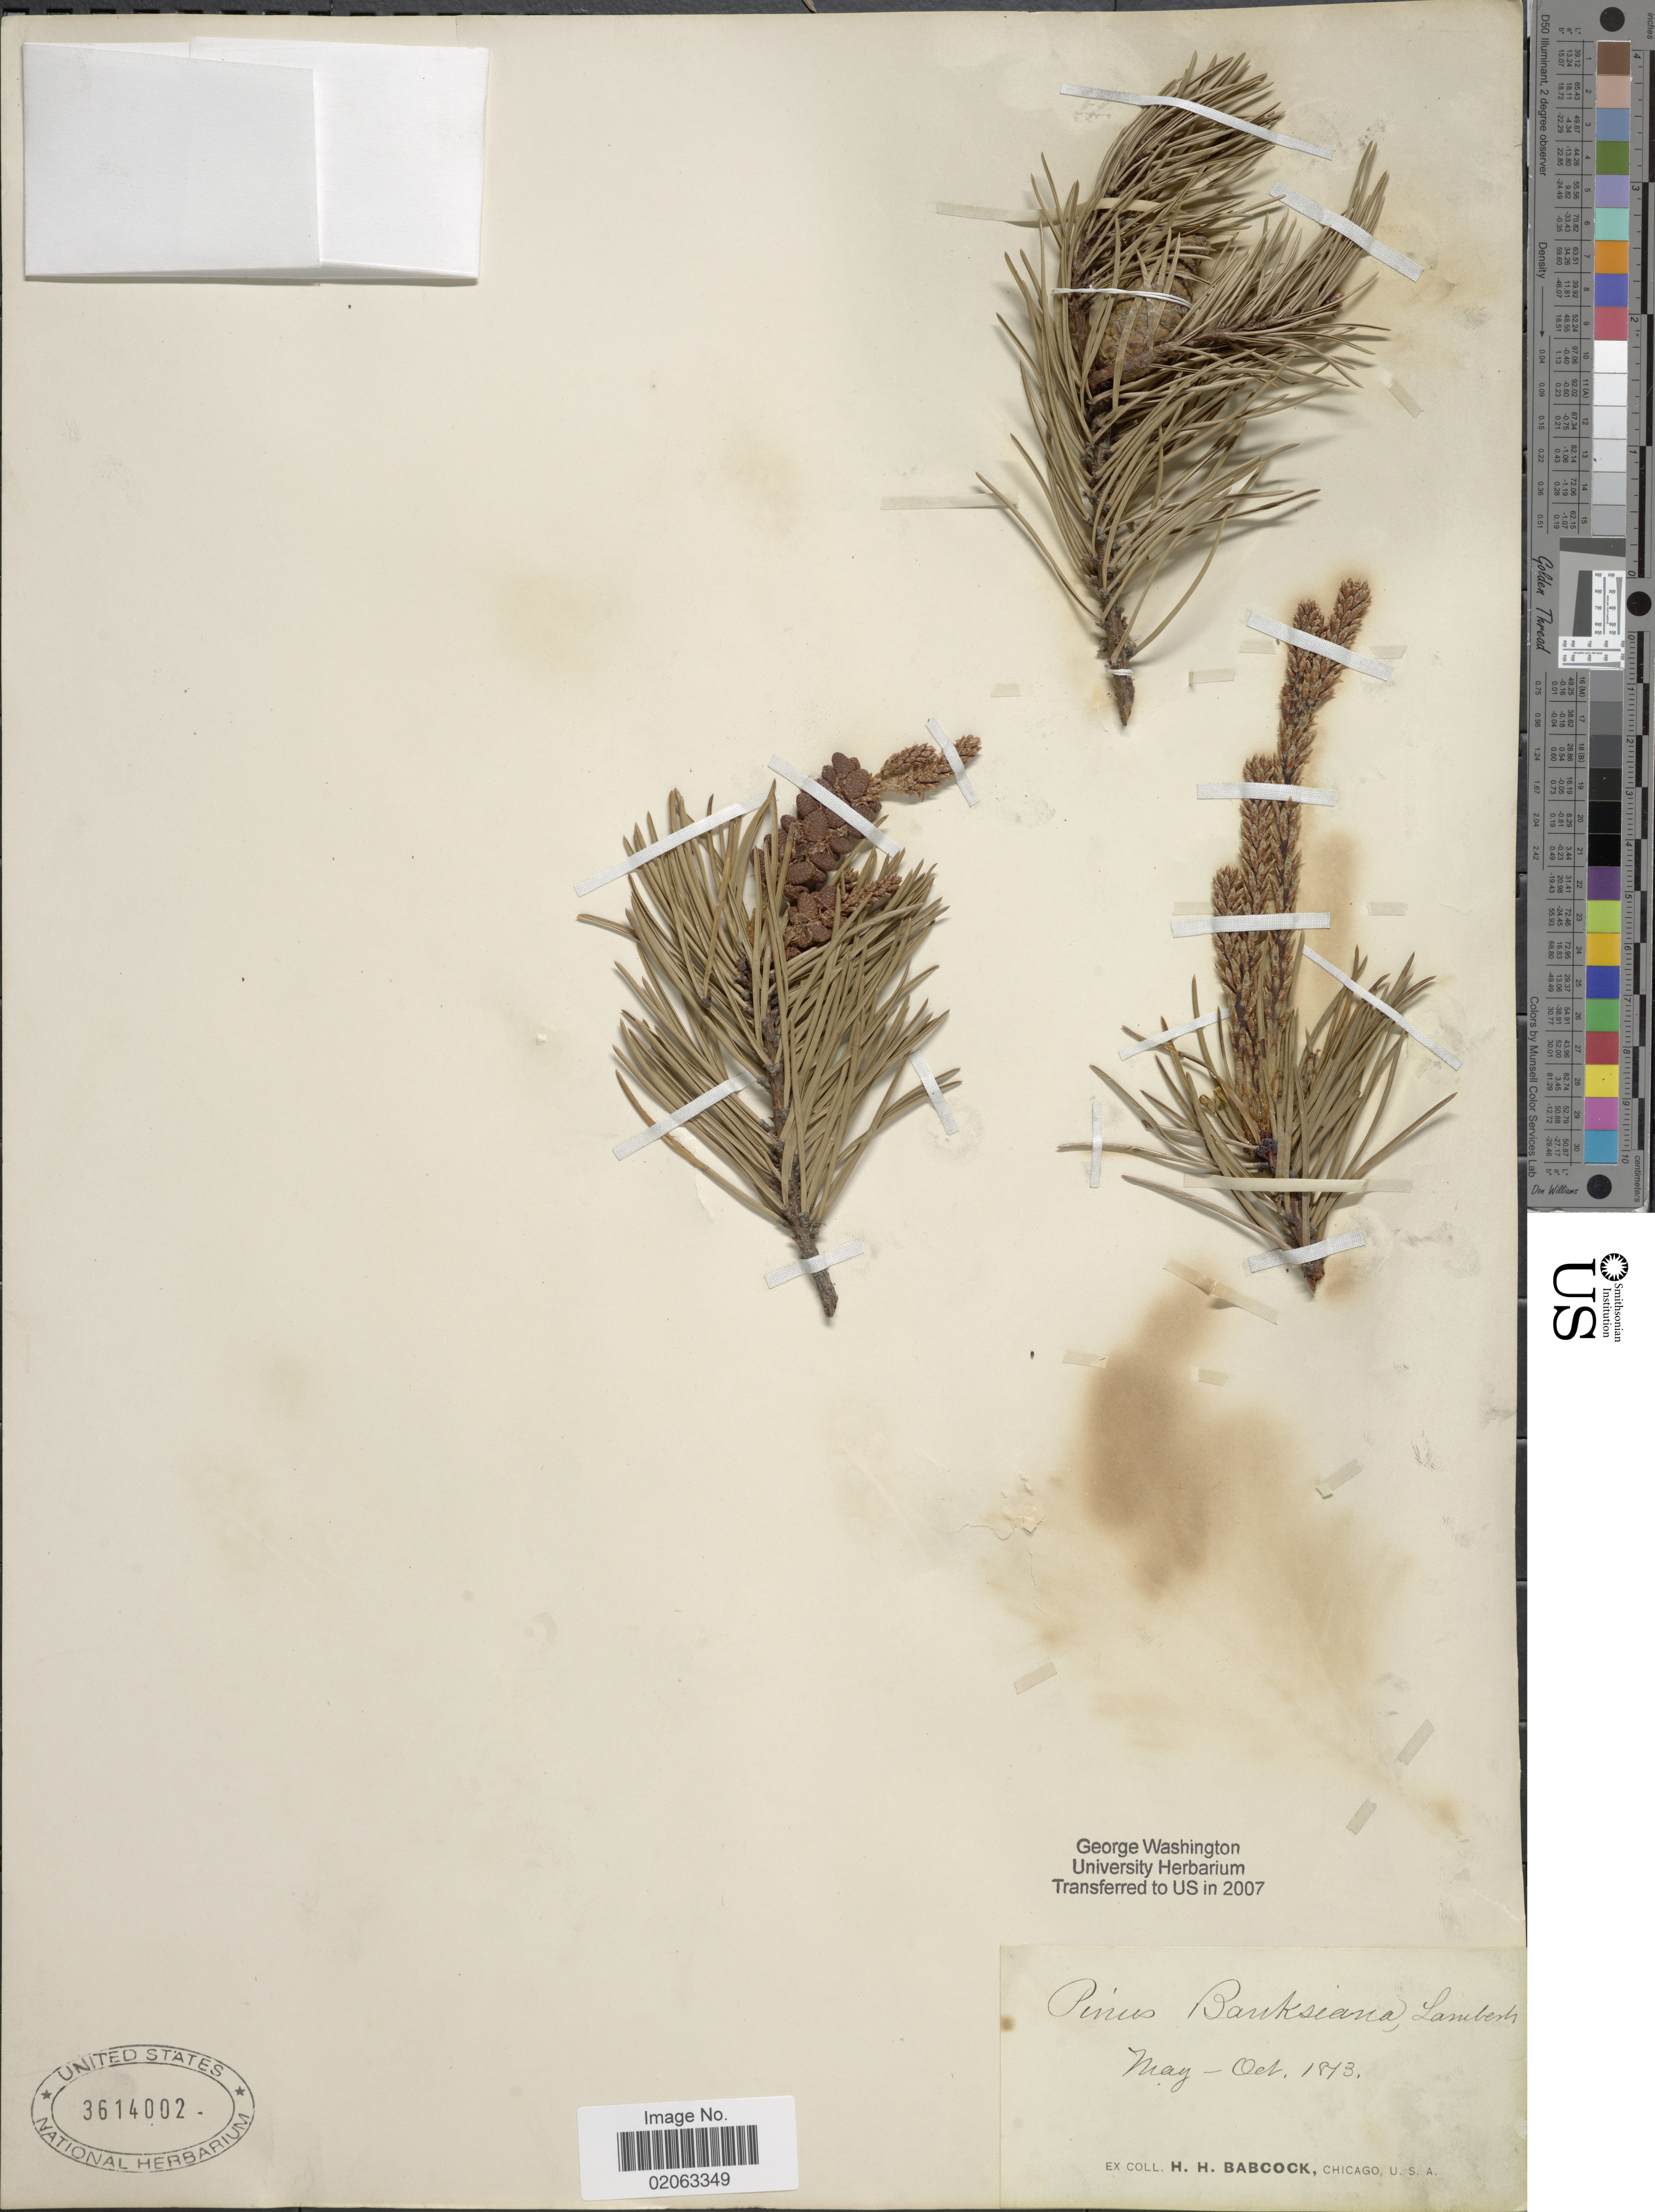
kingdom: Plantae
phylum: Tracheophyta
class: Pinopsida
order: Pinales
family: Pinaceae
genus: Pinus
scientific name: Pinus banksiana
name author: Lamb.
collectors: H. Babcock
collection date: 1813-05/1813-10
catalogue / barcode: US 3614002